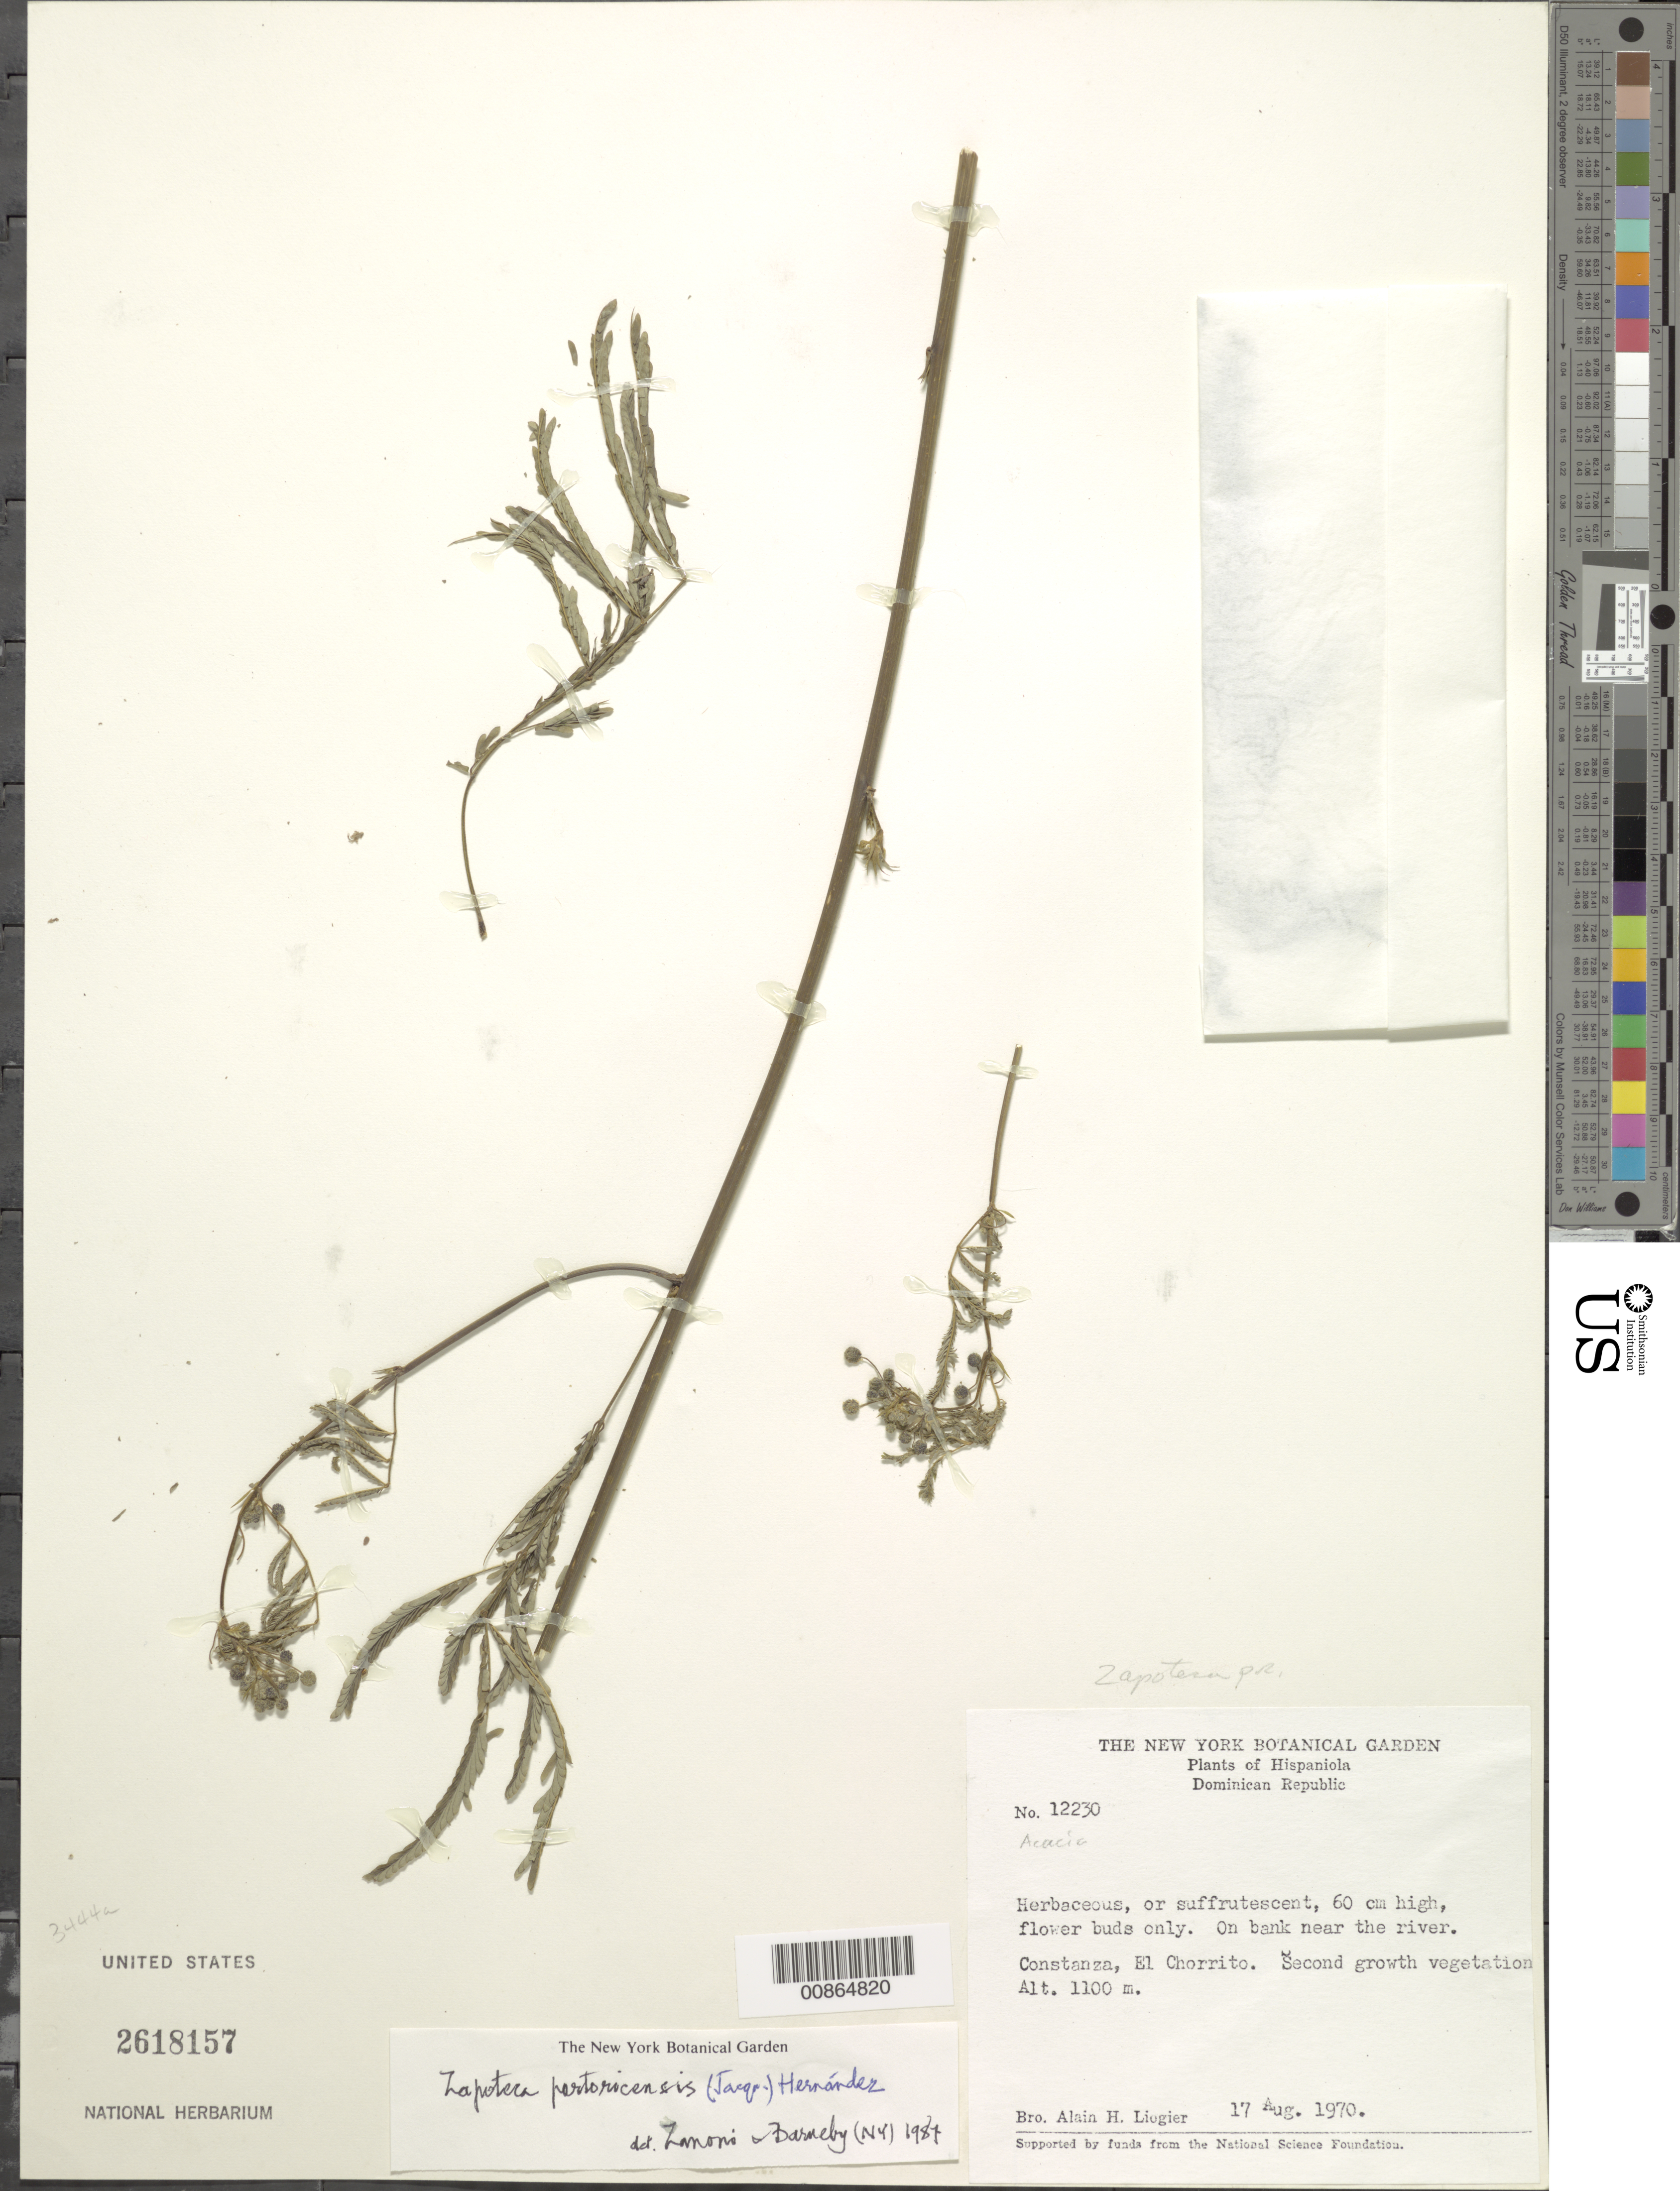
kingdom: Plantae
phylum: Tracheophyta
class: Magnoliopsida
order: Fabales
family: Fabaceae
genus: Zapoteca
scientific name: Zapoteca portoricensis subsp. portoricensis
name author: (Jacq.) H.M. Hern.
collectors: A. H. Liogier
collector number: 12230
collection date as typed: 17 Aug 1970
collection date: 1970-08-17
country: Dominican Republic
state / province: La Vega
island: Hispaniola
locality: Constanza, El Chorrito.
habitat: On bank near the river. Second growth vegetation.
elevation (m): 1100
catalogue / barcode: US 2618157